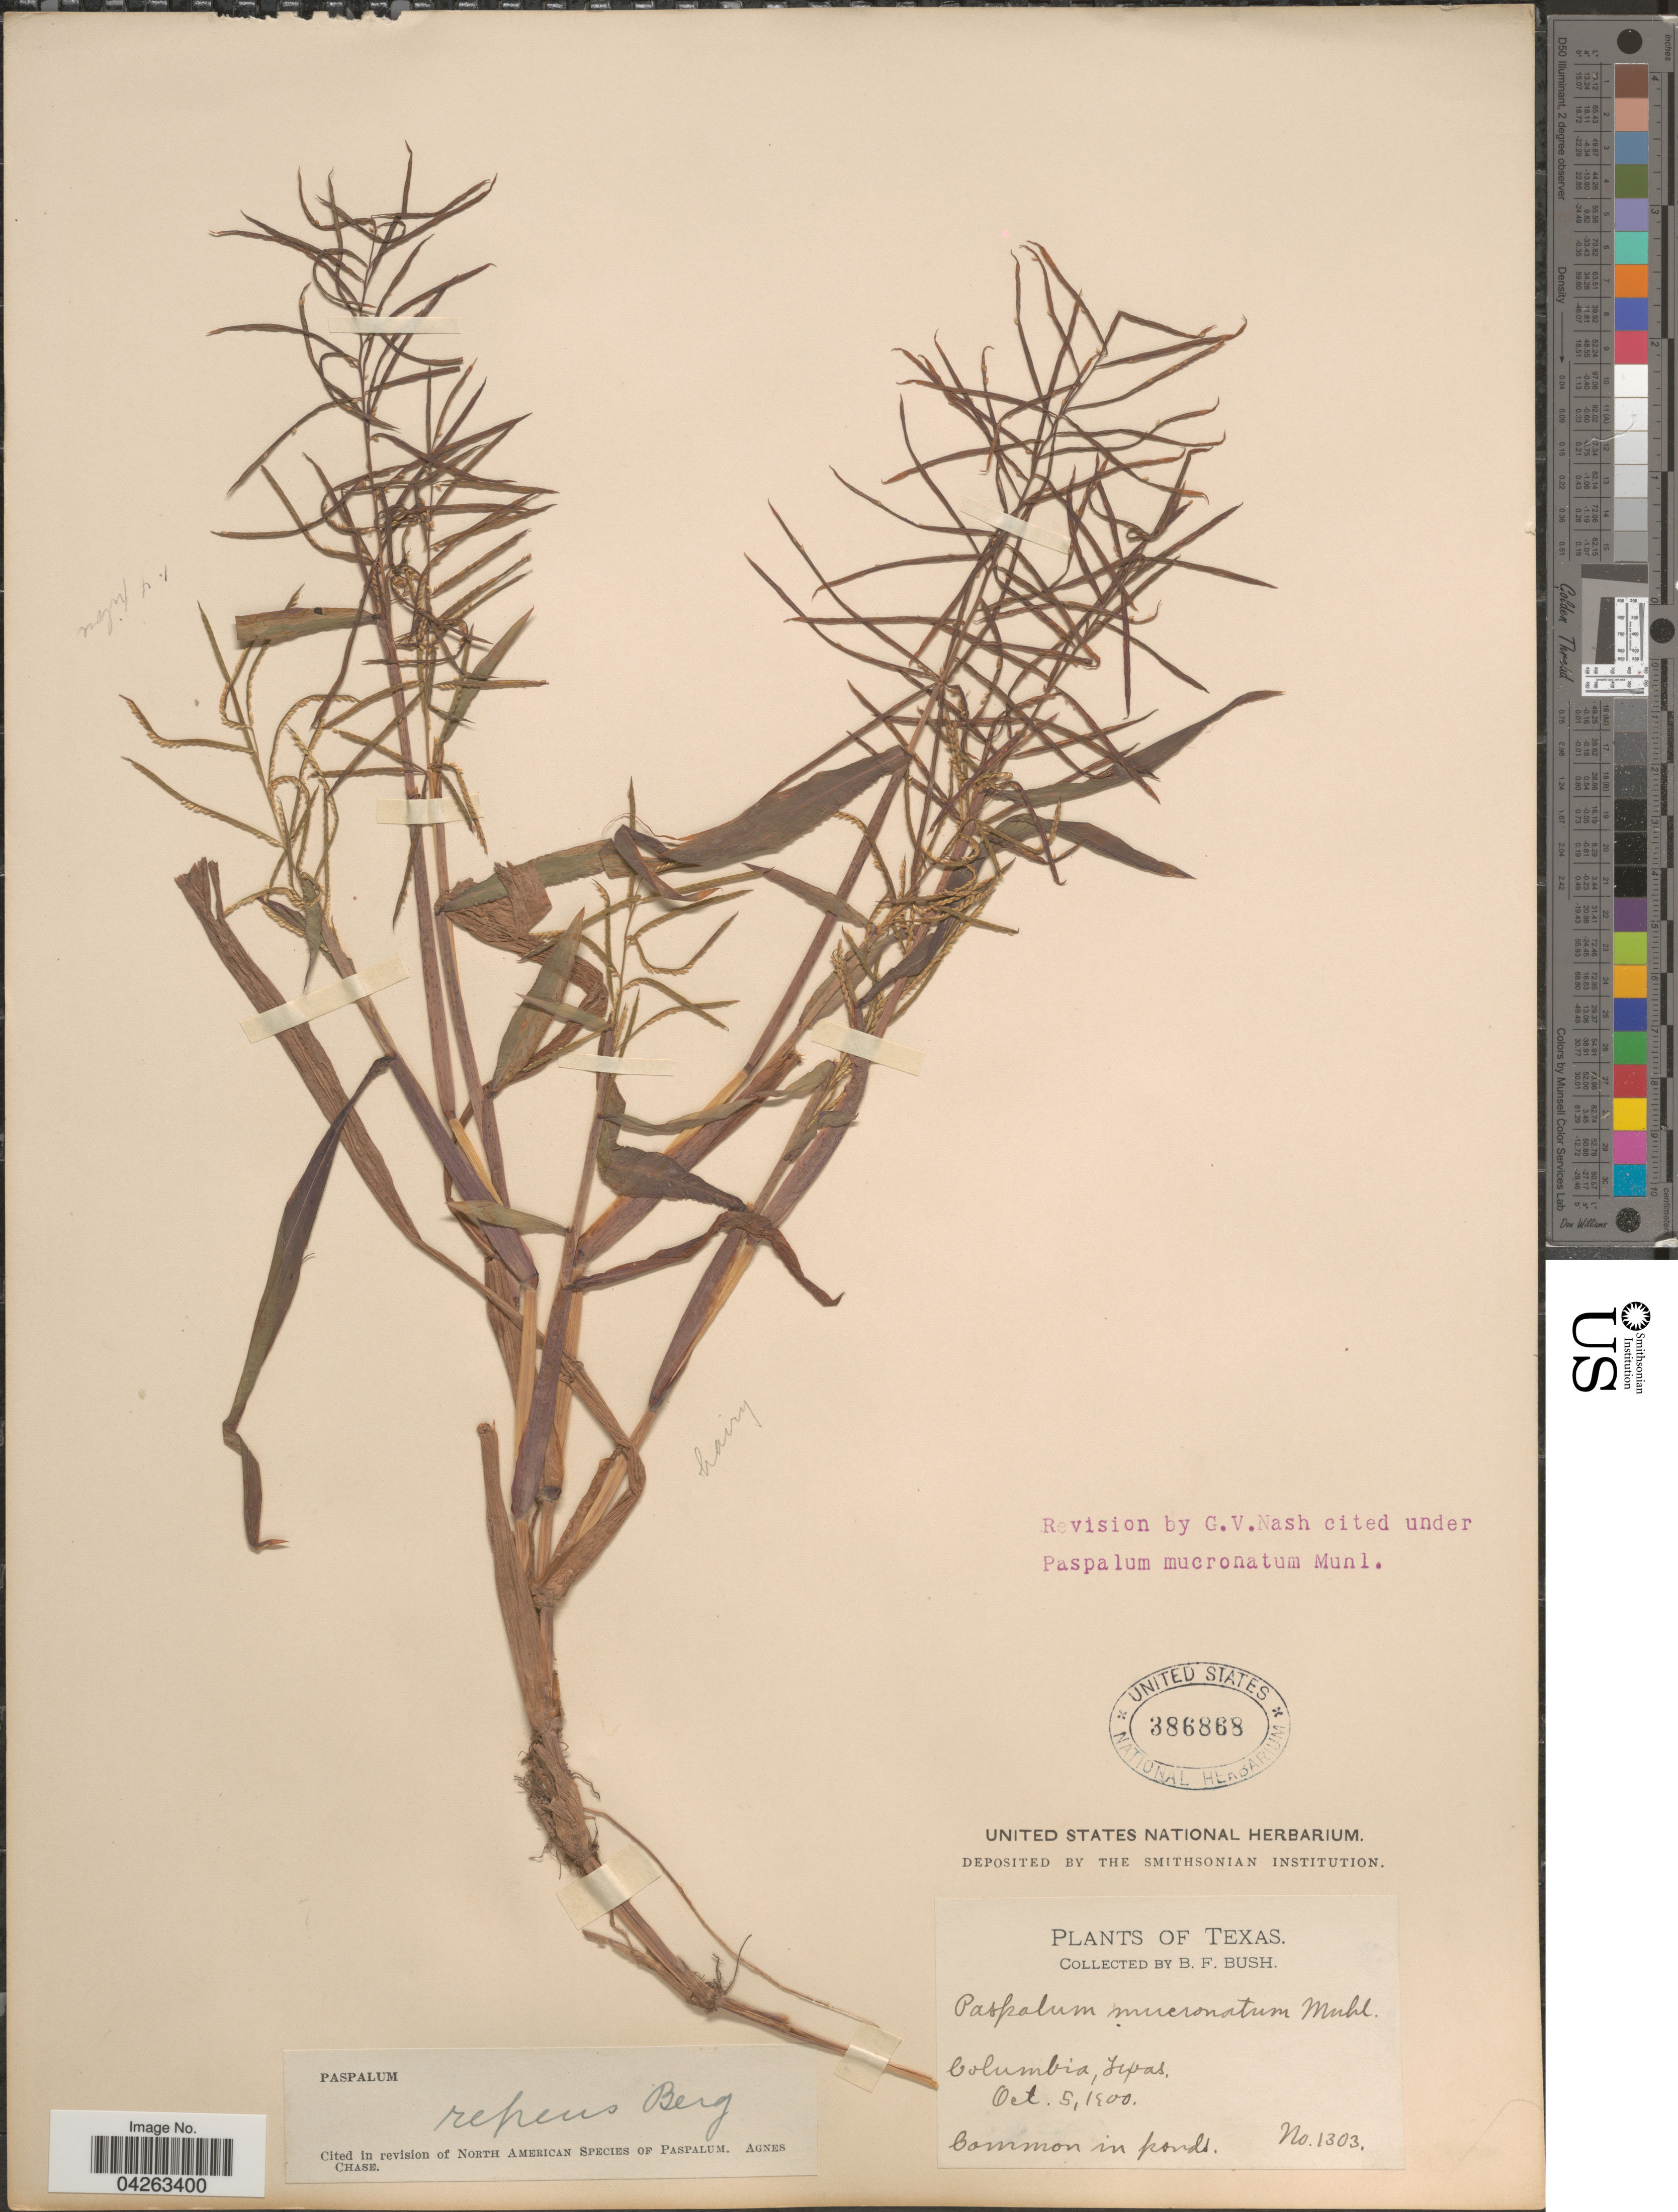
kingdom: Plantae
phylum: Tracheophyta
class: Liliopsida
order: Poales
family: Poaceae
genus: Paspalum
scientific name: Paspalum repens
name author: P.J. Bergius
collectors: B. F. Bush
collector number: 1303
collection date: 1900-10-05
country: United States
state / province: Texas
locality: Columbia.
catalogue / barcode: US 386868